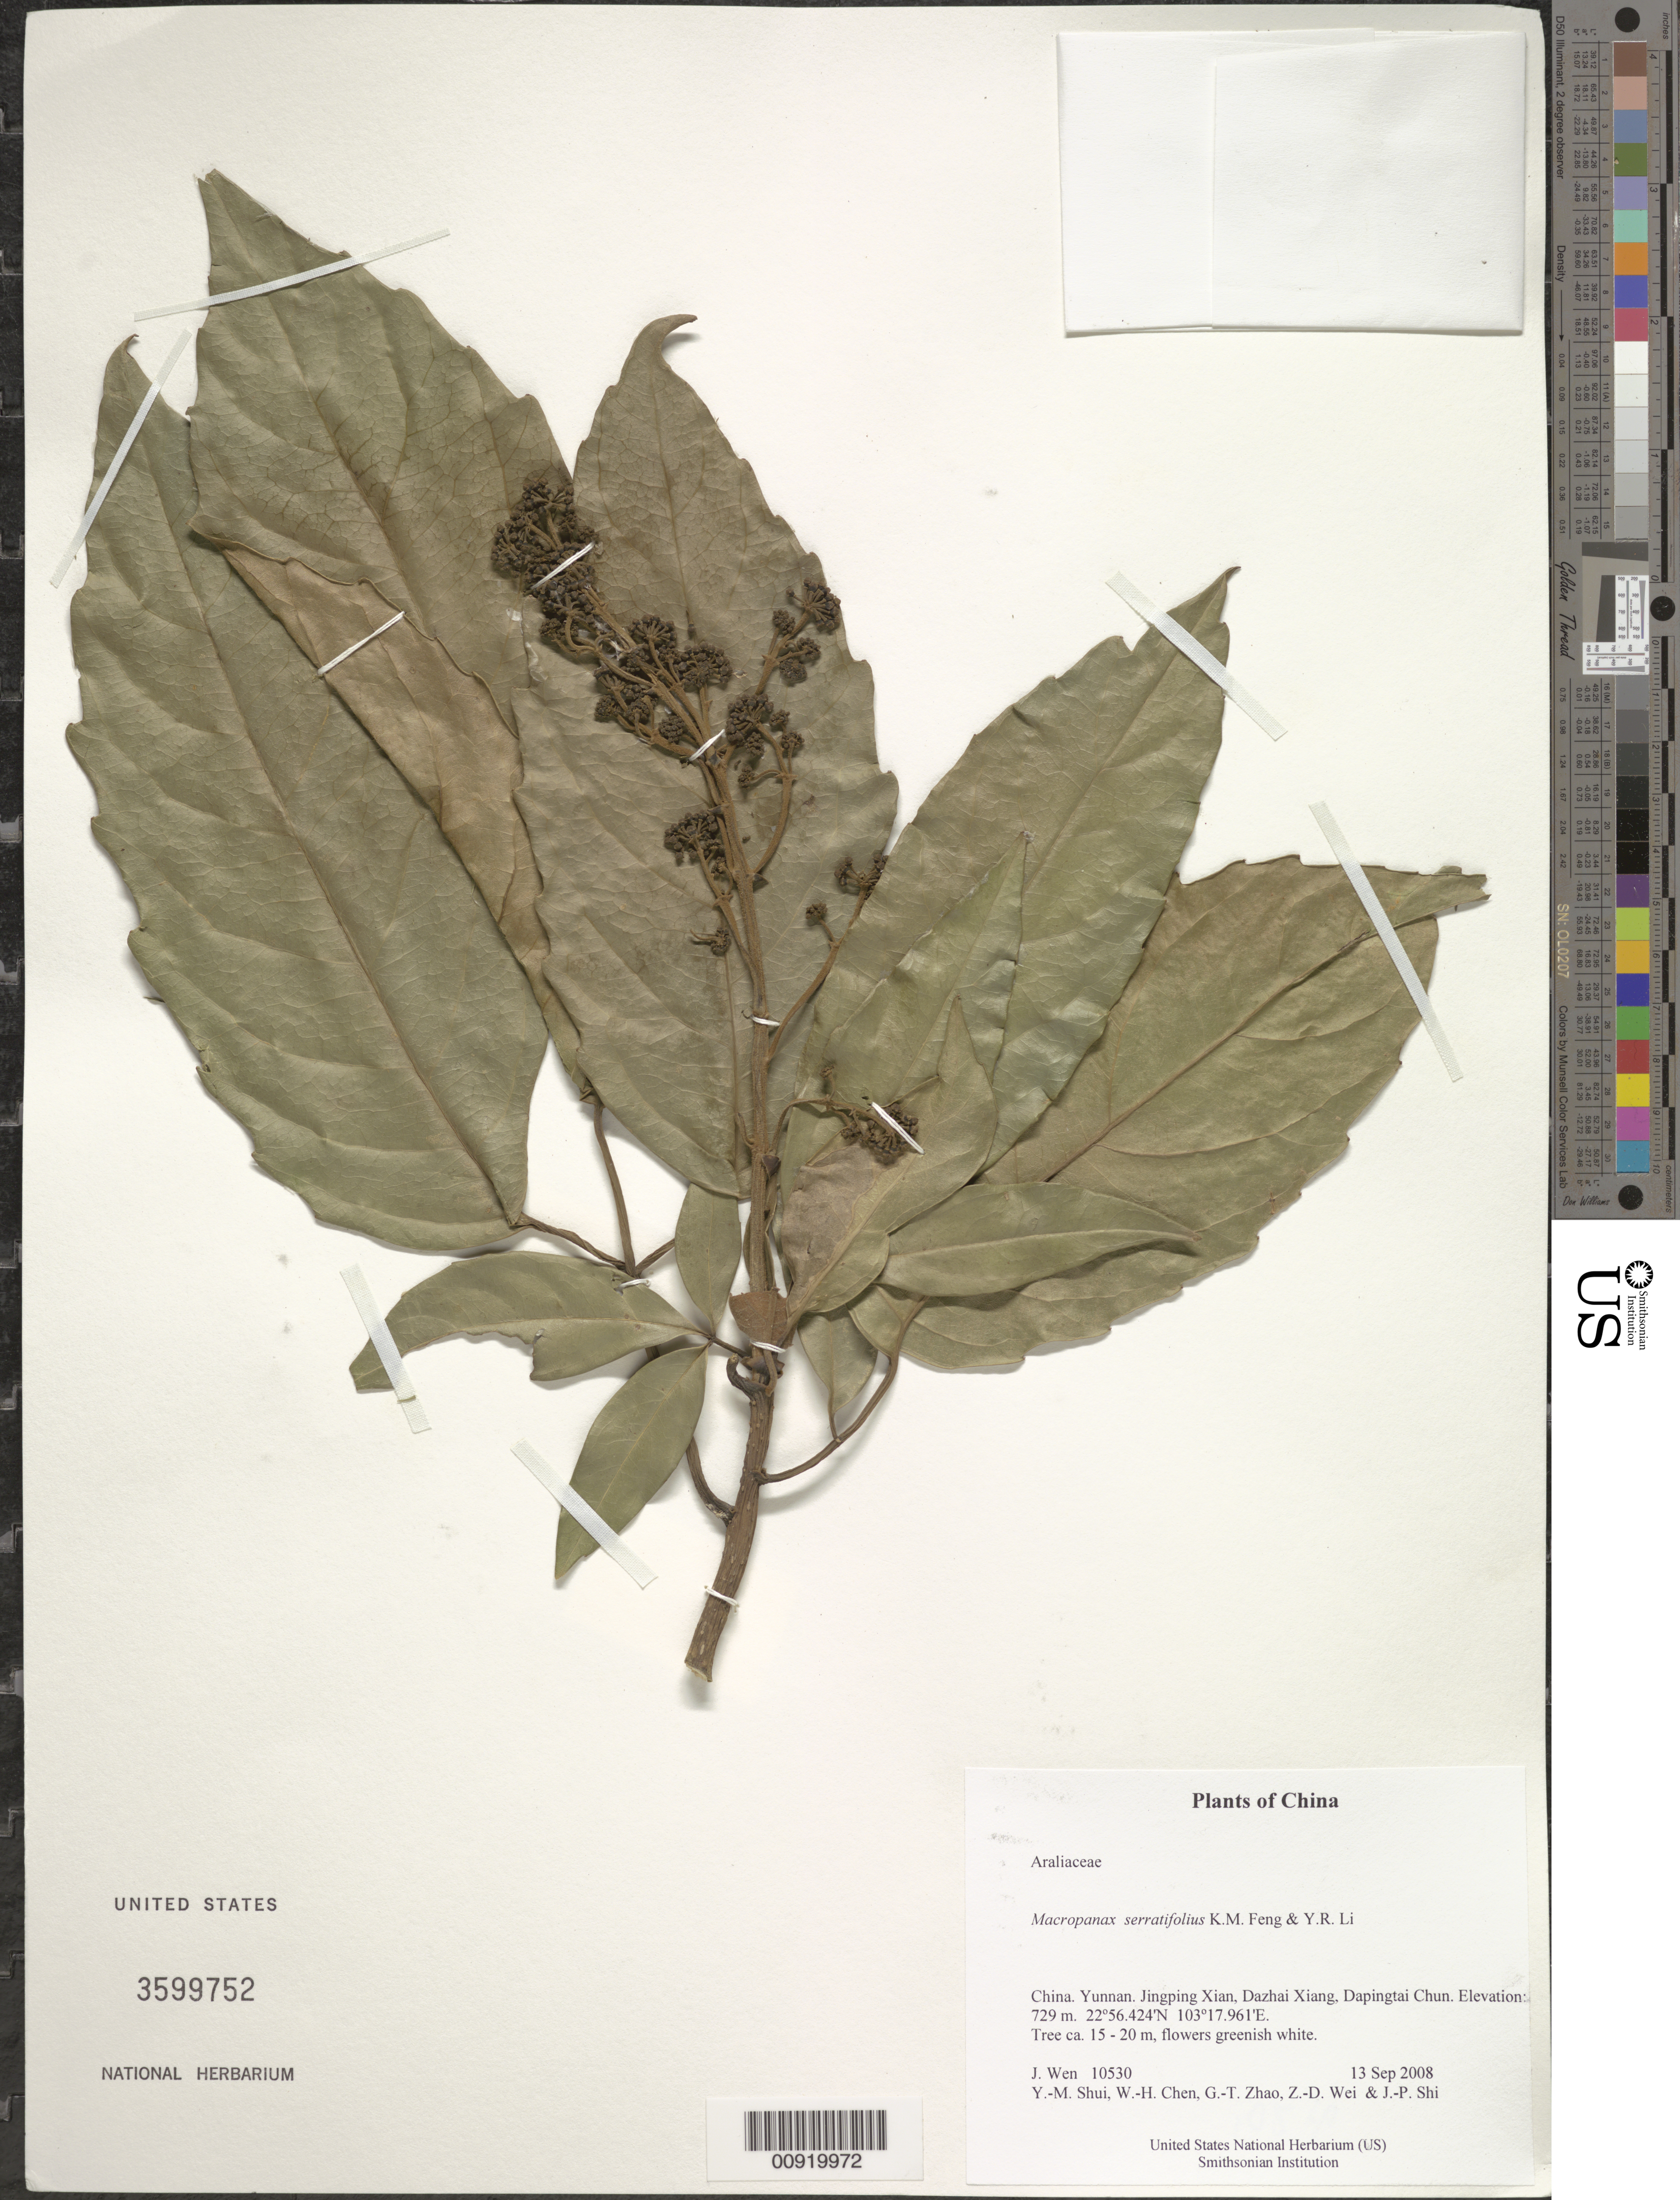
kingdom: Plantae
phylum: Tracheophyta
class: Magnoliopsida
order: Apiales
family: Araliaceae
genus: Macropanax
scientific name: Macropanax serratifolius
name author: K.M. Feng & Y.R. Li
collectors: J. Wen, Y. Shui, W. Chen, G. Zhao, Z. Wei & J. Shi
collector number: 10530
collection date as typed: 13 Sep 2008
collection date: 2008-09-13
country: China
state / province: Yunnan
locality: Jingping Xian, Dazhai Xiang, Dapingtai Chun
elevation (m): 729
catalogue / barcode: US 3599752